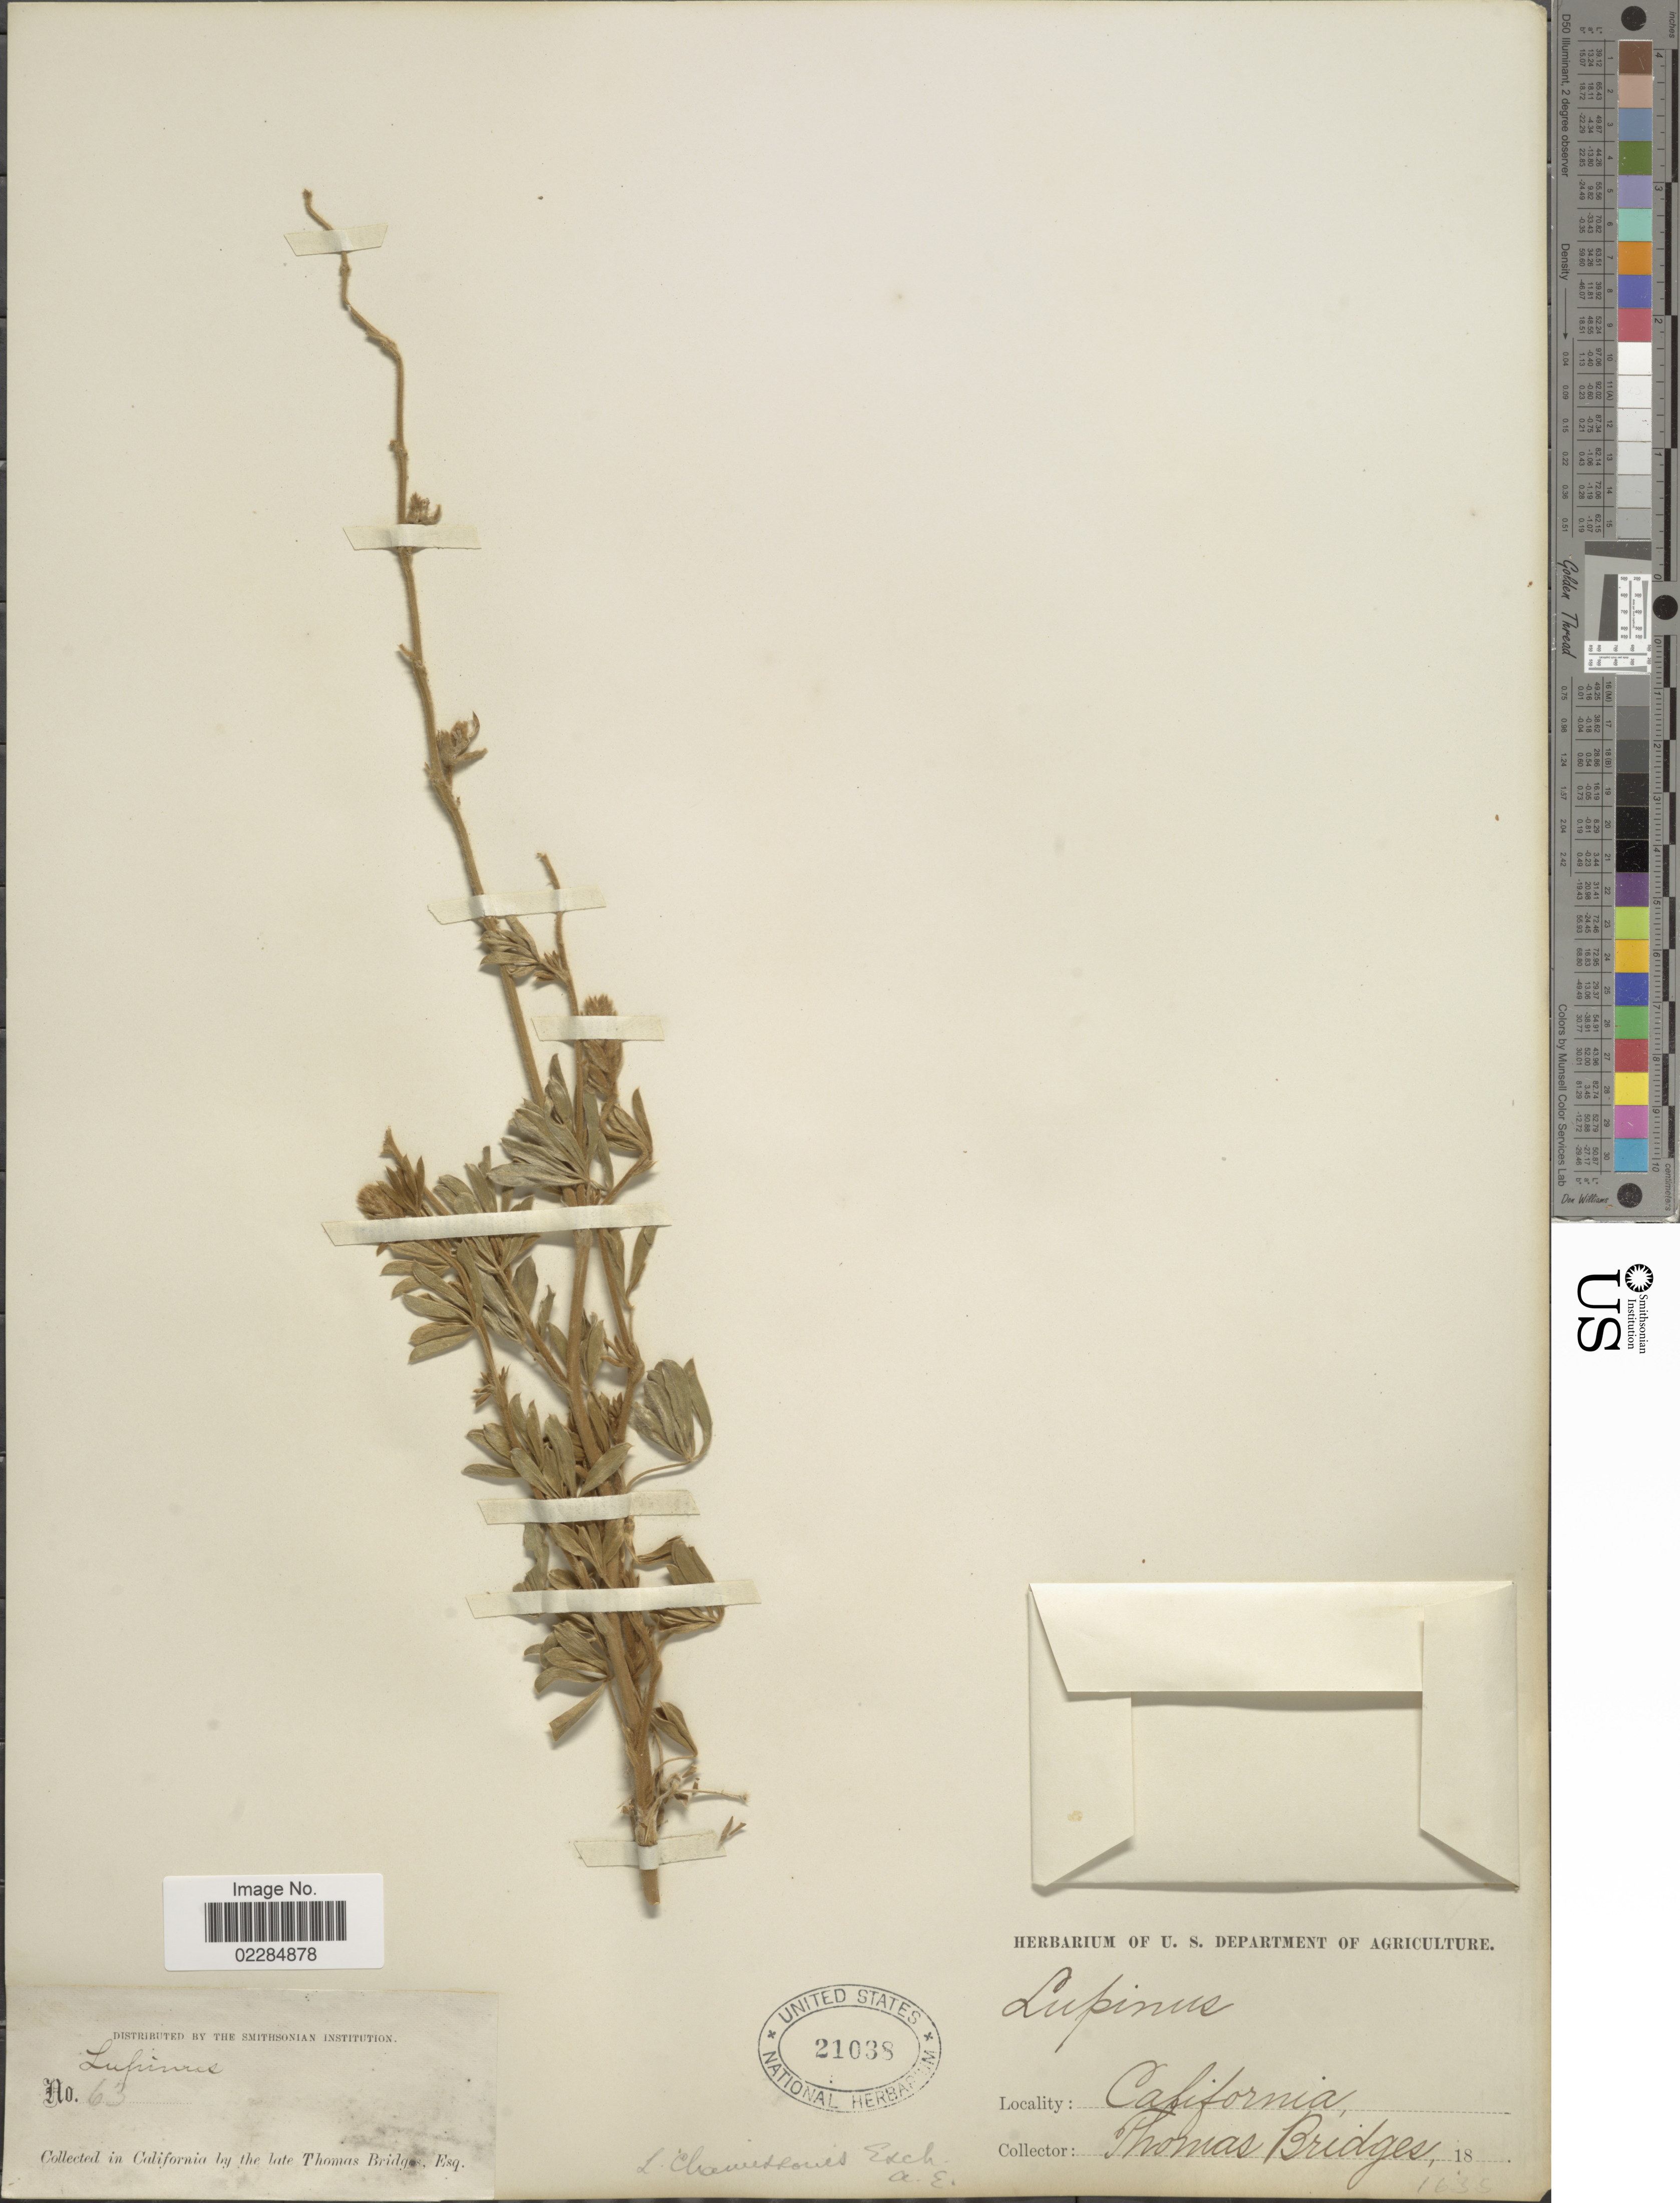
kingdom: Plantae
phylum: Tracheophyta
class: Magnoliopsida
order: Fabales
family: Fabaceae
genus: Lupinus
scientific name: Lupinus chamissonis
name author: Eschsch.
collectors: T. Bridges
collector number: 63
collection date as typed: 18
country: United States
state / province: California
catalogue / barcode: US 21038